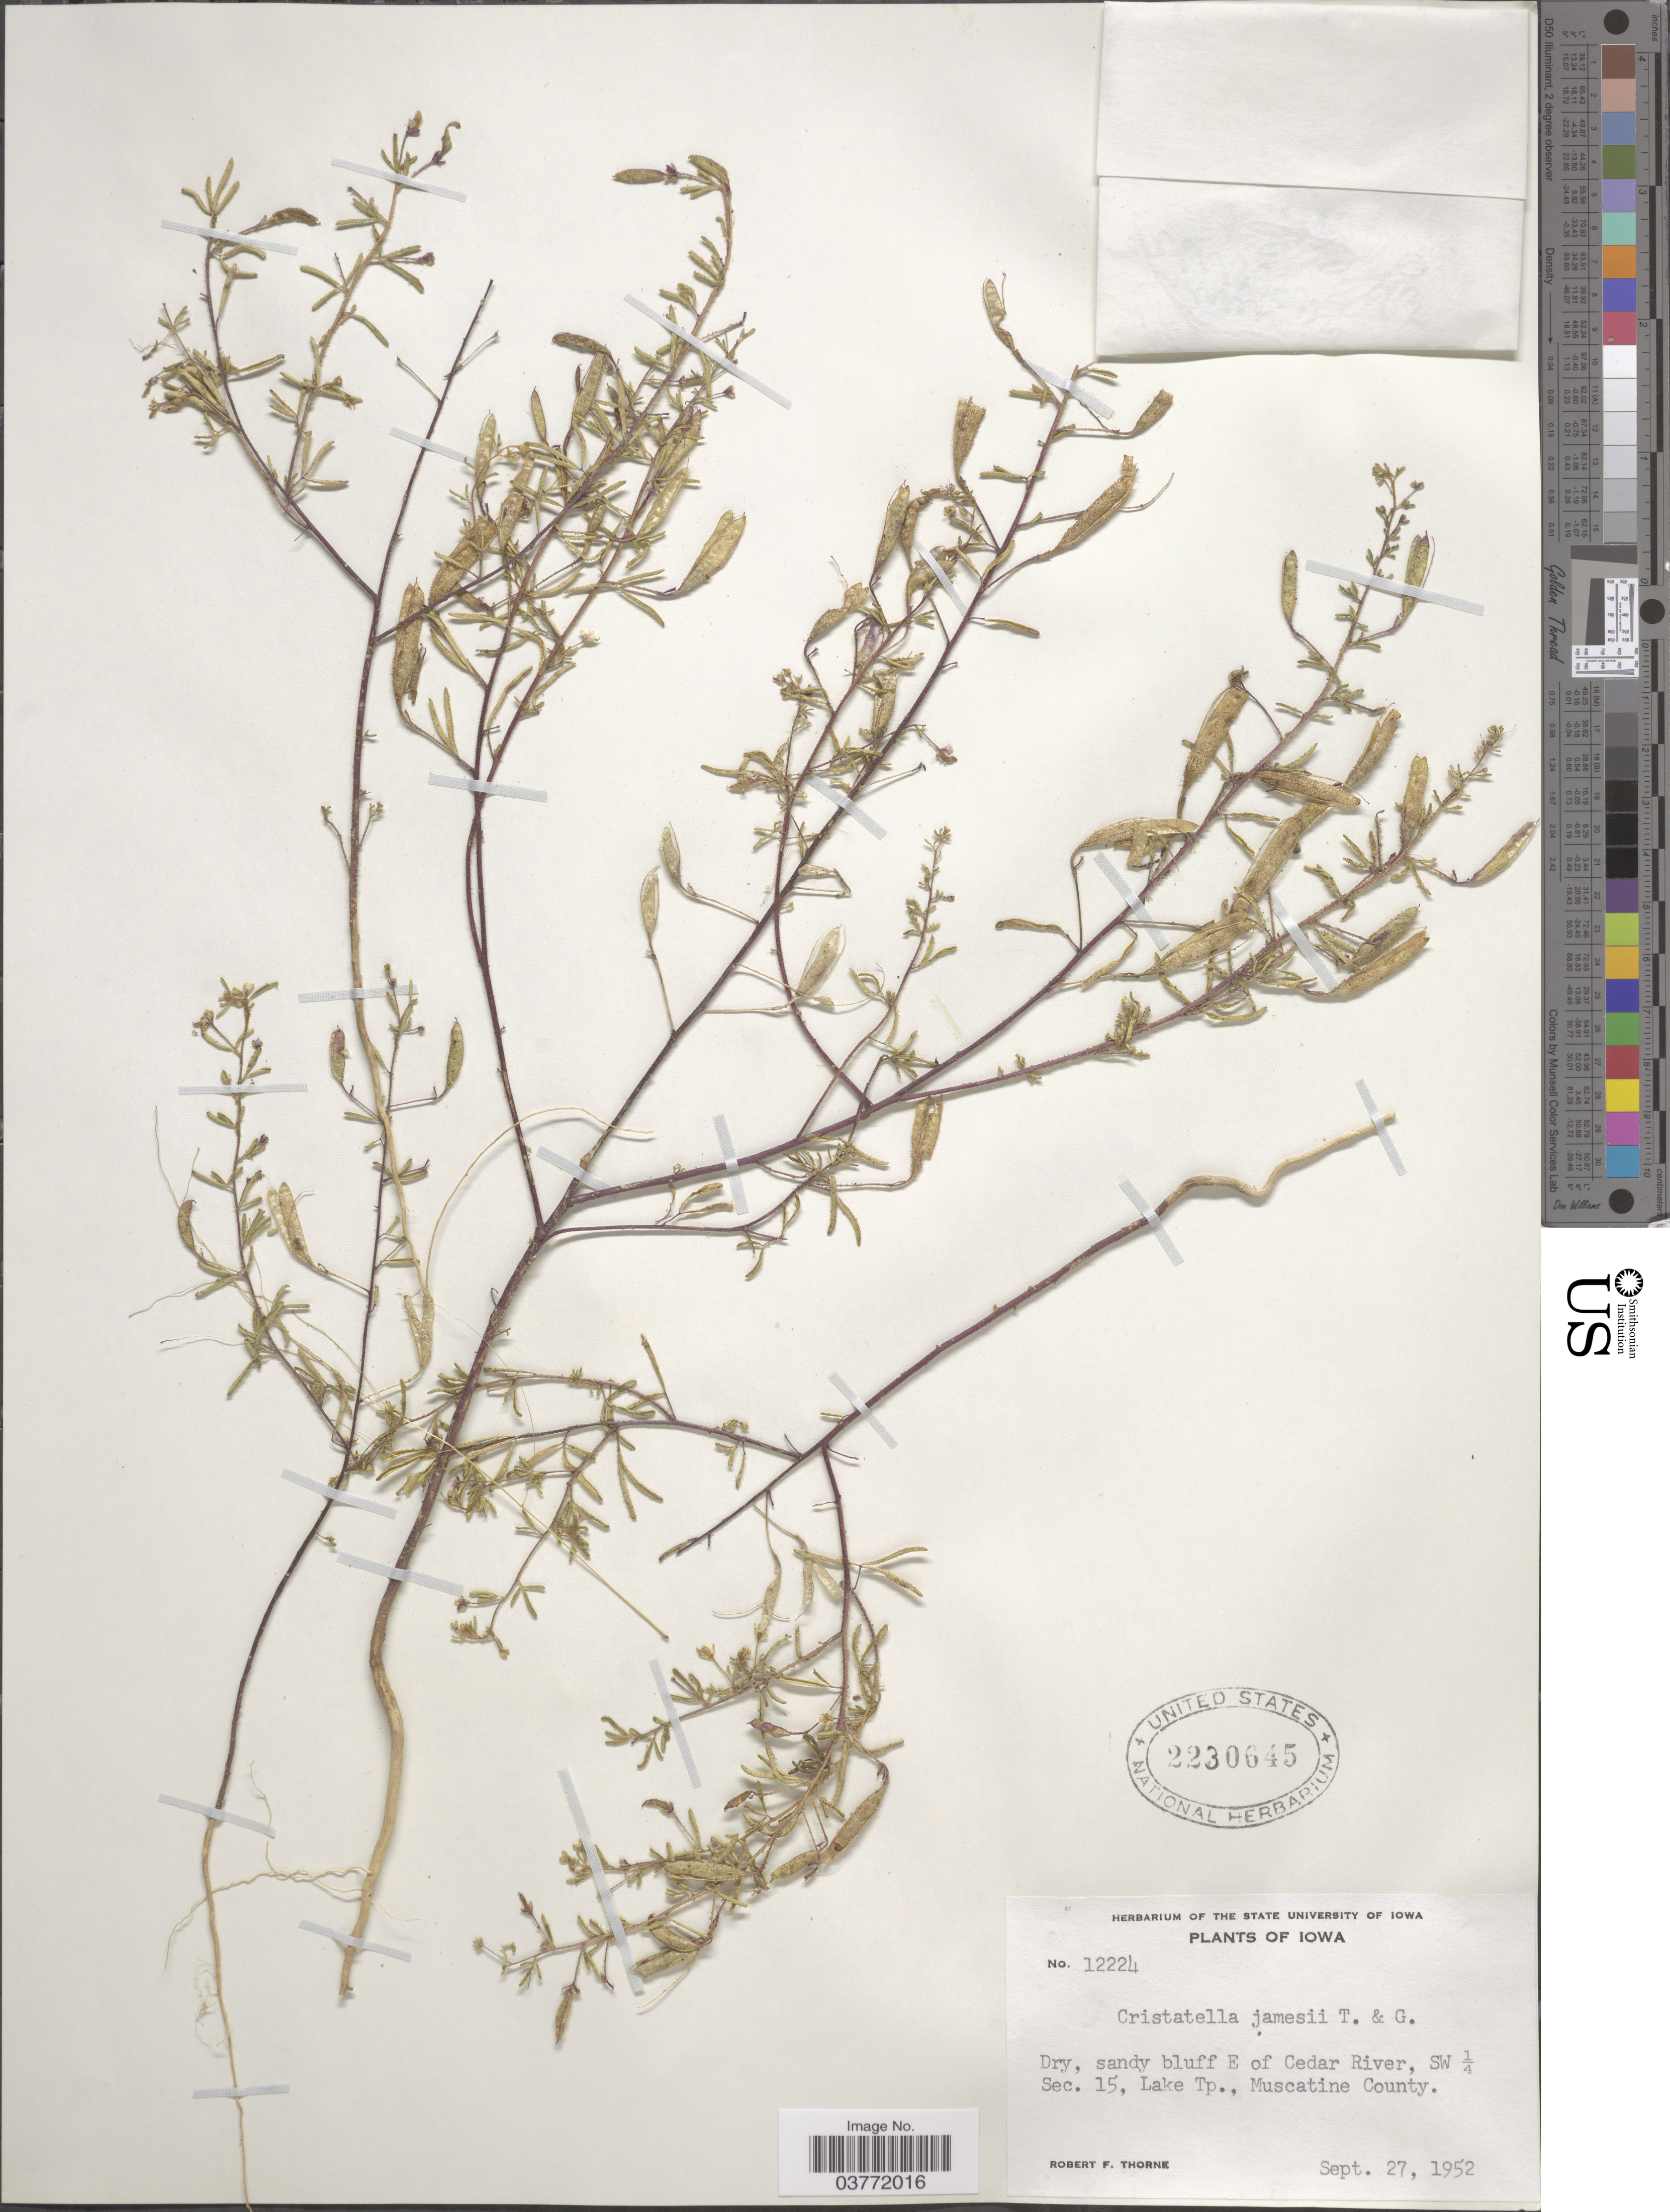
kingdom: Plantae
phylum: Tracheophyta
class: Magnoliopsida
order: Brassicales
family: Cleomaceae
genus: Polanisia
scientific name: Polanisia jamesii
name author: (Torr. & A. Gray) Iltis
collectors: R. F. Thorne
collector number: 12224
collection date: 1952-09-27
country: United States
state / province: Iowa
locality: Dry, sandy bluff E of Cedar River, SW ¼ Sec. 15, Lake Tp., Muscatine County.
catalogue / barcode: US 2230645